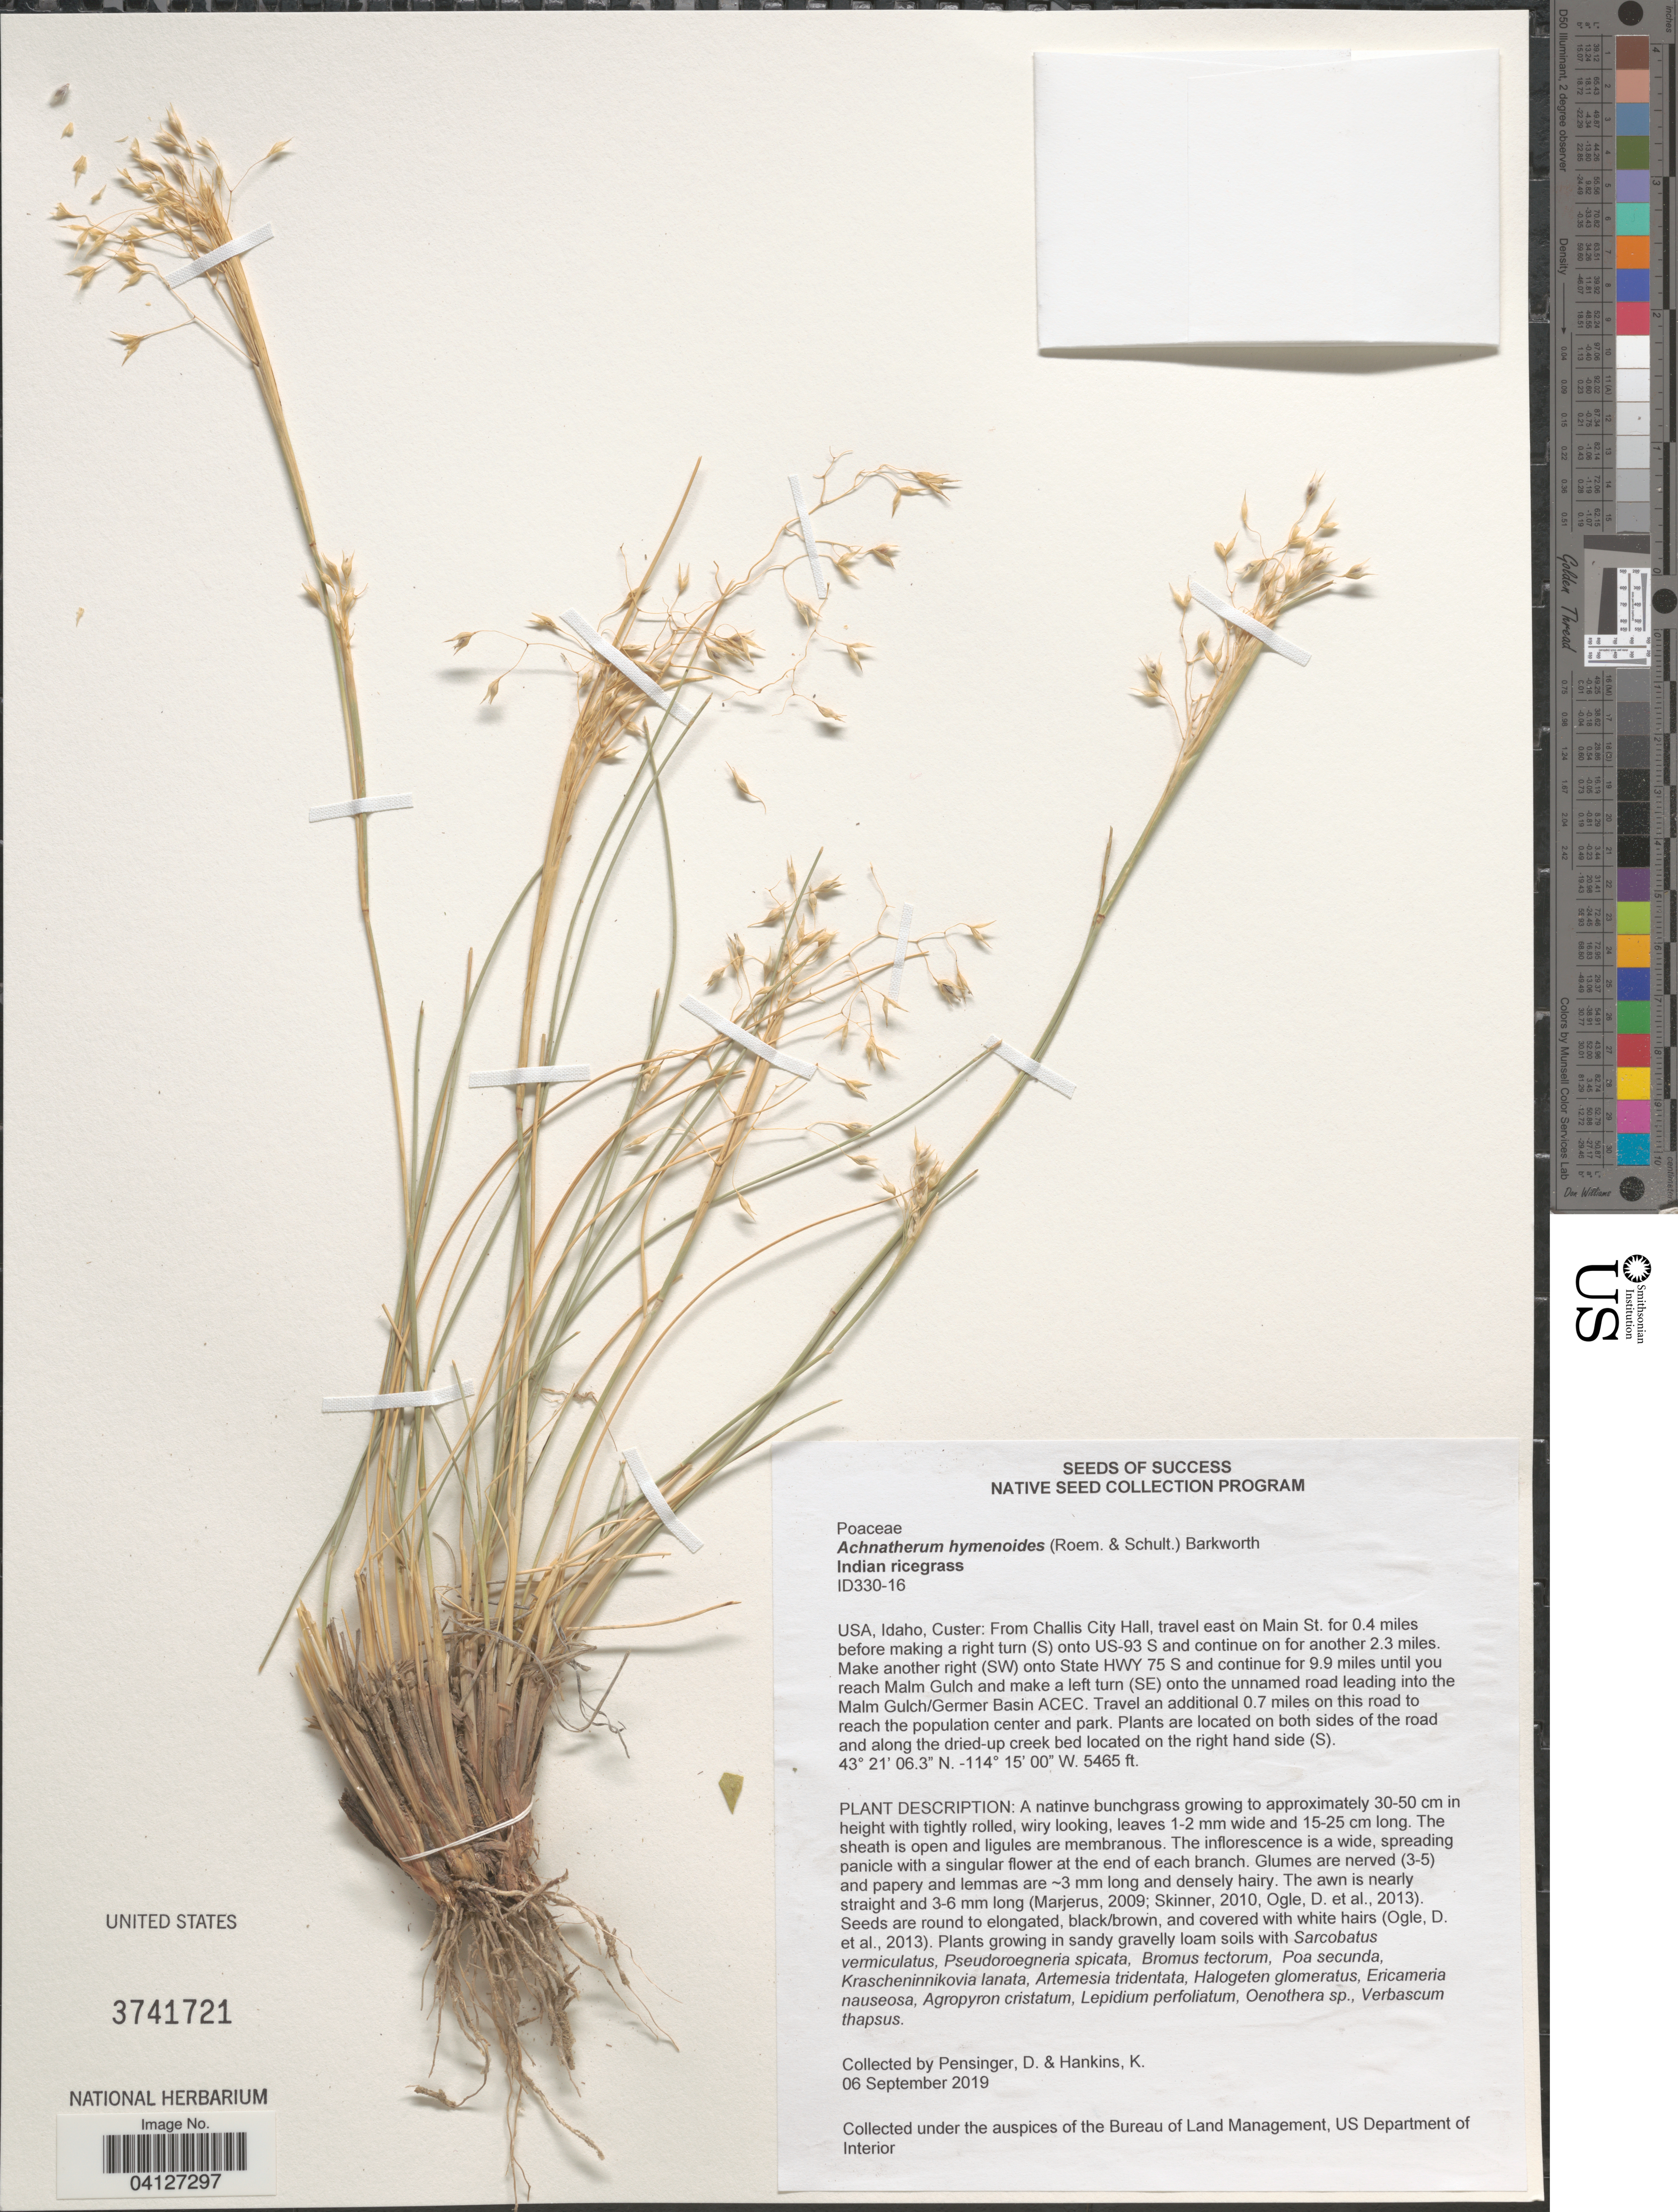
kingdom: Plantae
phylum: Tracheophyta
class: Liliopsida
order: Poales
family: Poaceae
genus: Achnatherum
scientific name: Achnatherum hymenoides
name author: (Roem. & Schult.) Barkworth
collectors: D. Pensinger & K. Hankins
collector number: ID330-16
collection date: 2019-09-06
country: United States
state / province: Idaho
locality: Custer: From Challis City Hall, travel east on Main St. for 0.4 miles before making a right turn (SO) onto US-93. S and continue on for another 2.3 miles. Make another right (SW) onto State HWY 75 S and continue for 9.9 miles until you reach Malm Gulch an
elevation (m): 1666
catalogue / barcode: US 3741721